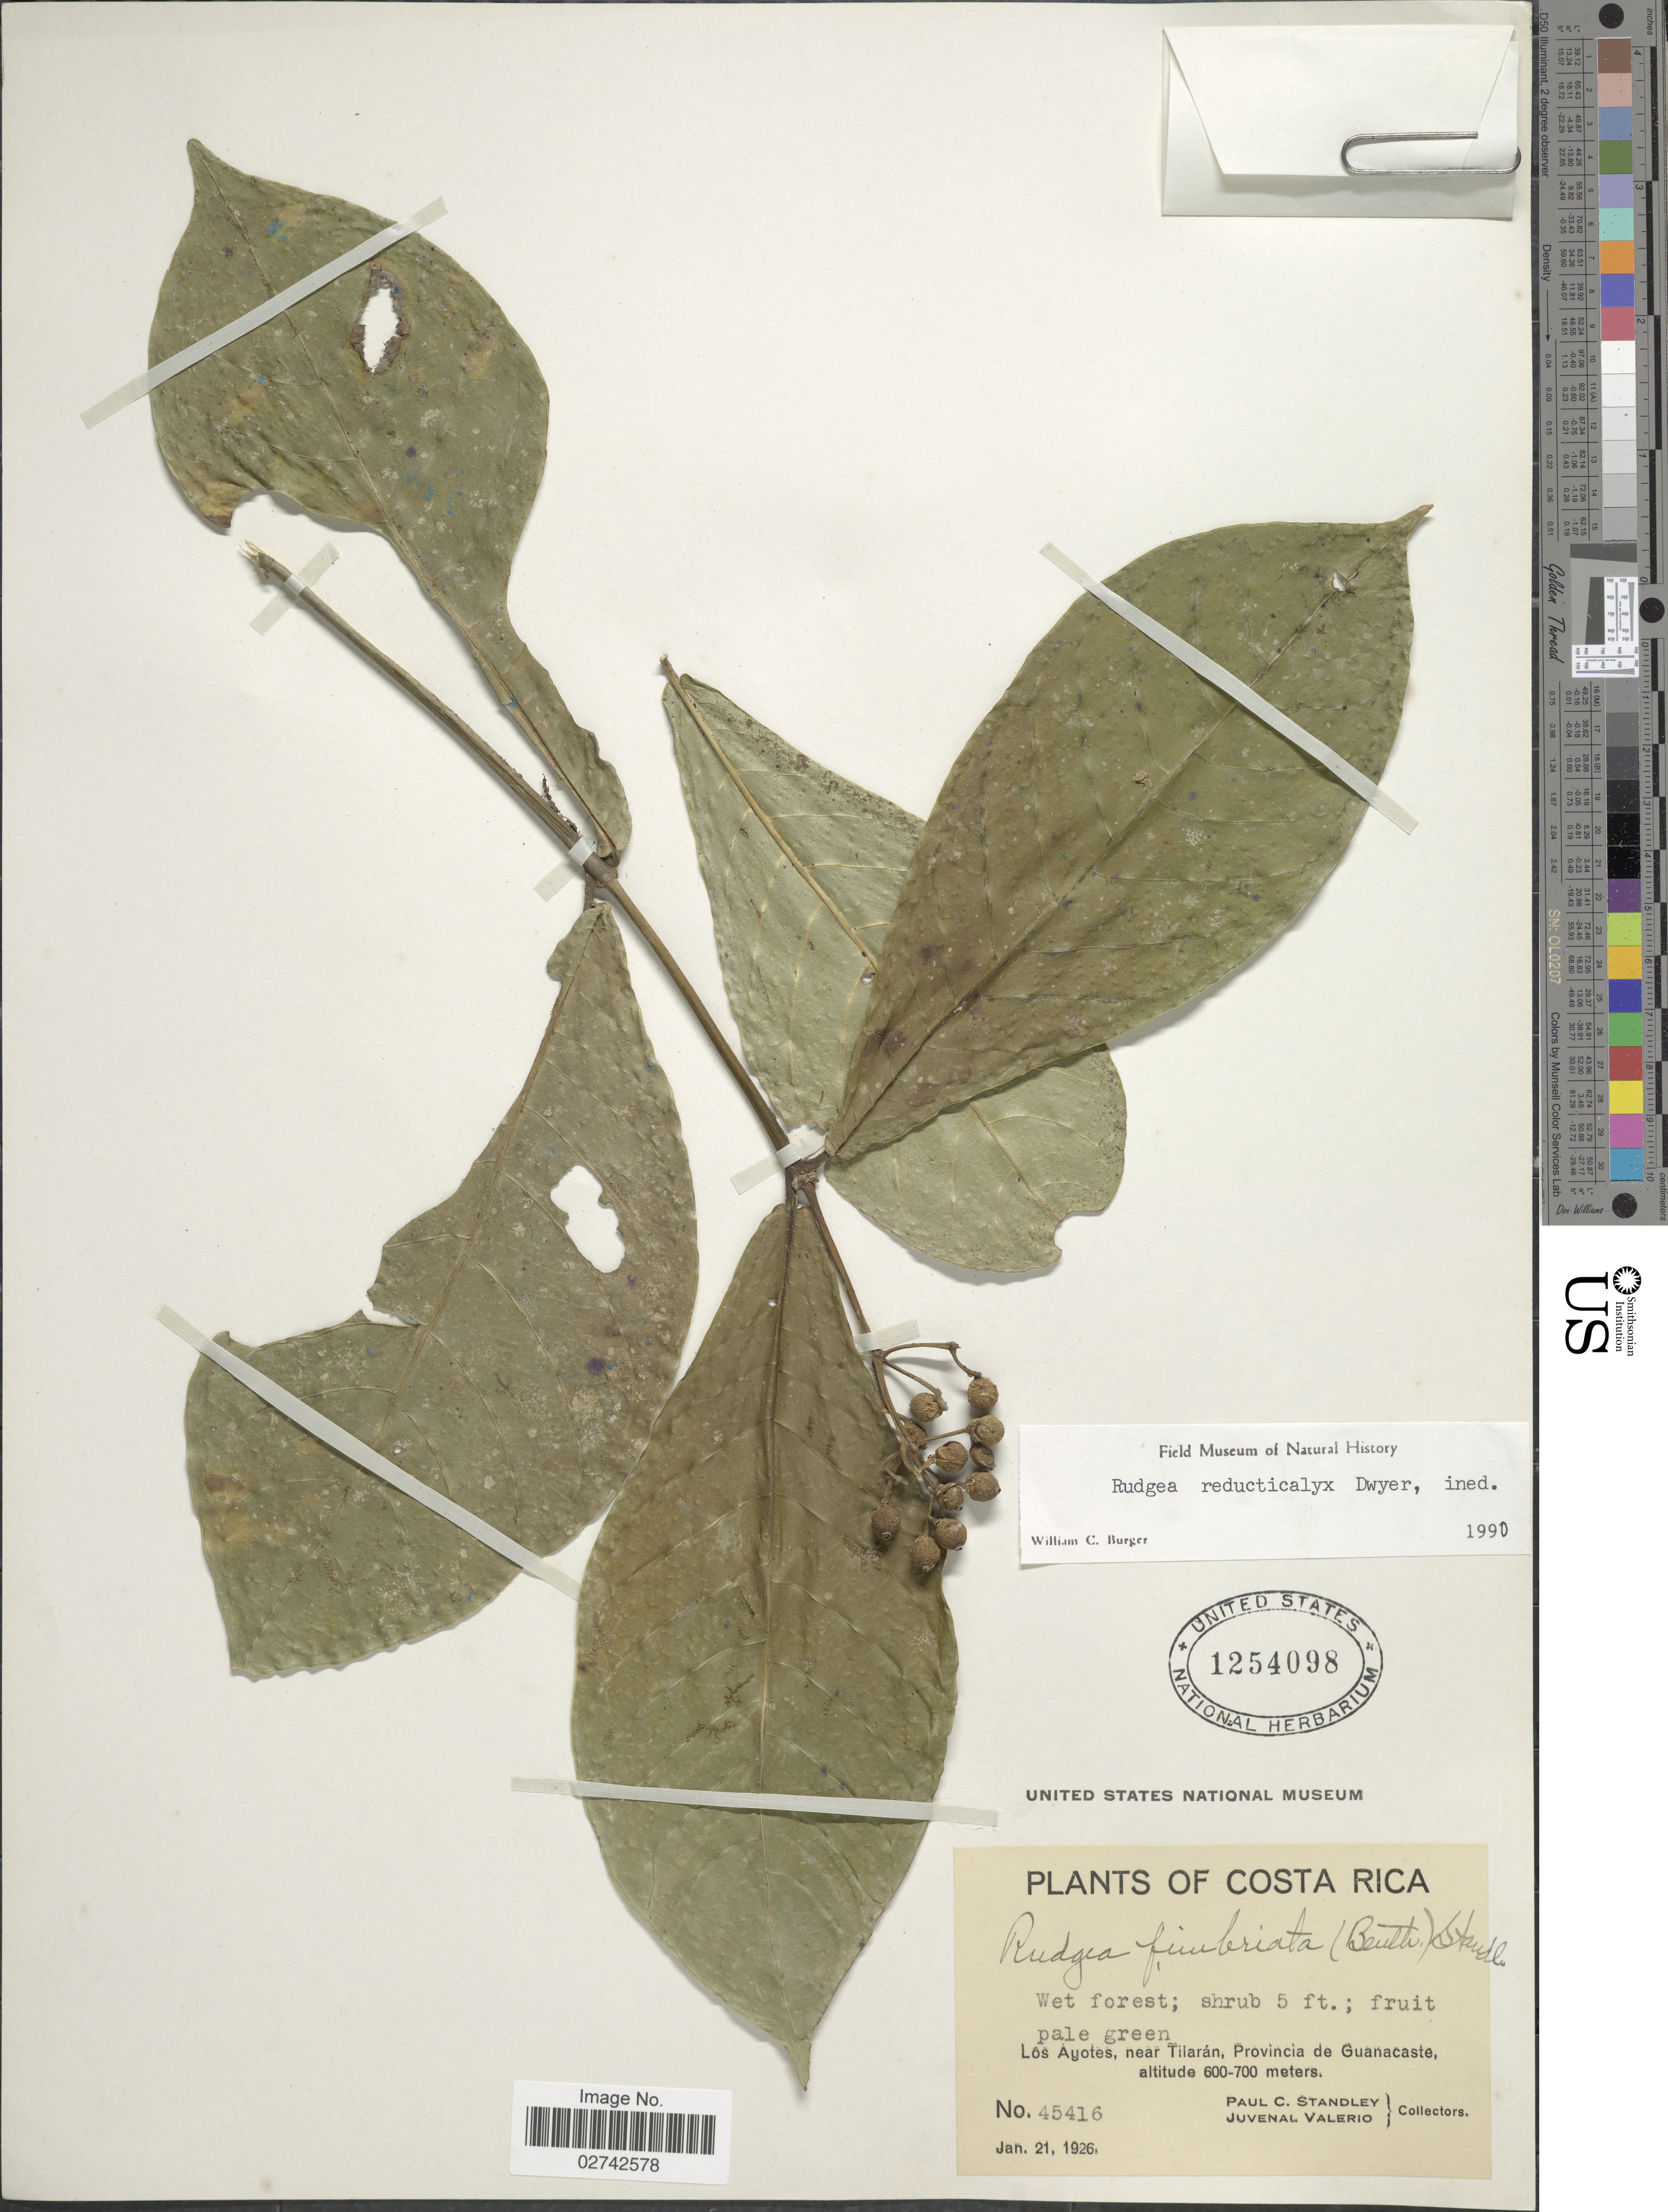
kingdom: Plantae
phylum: Tracheophyta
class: Magnoliopsida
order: Gentianales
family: Rubiaceae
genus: Rudgea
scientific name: Rudgea reducticalyx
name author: Dwyer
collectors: P. C. Standley & J. Valerio R.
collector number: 45416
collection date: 1926-01-21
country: Costa Rica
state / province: Guanacaste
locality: Los Ayotes, near Tilaran, Provincia de Guanacaste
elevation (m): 600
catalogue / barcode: US 1254098